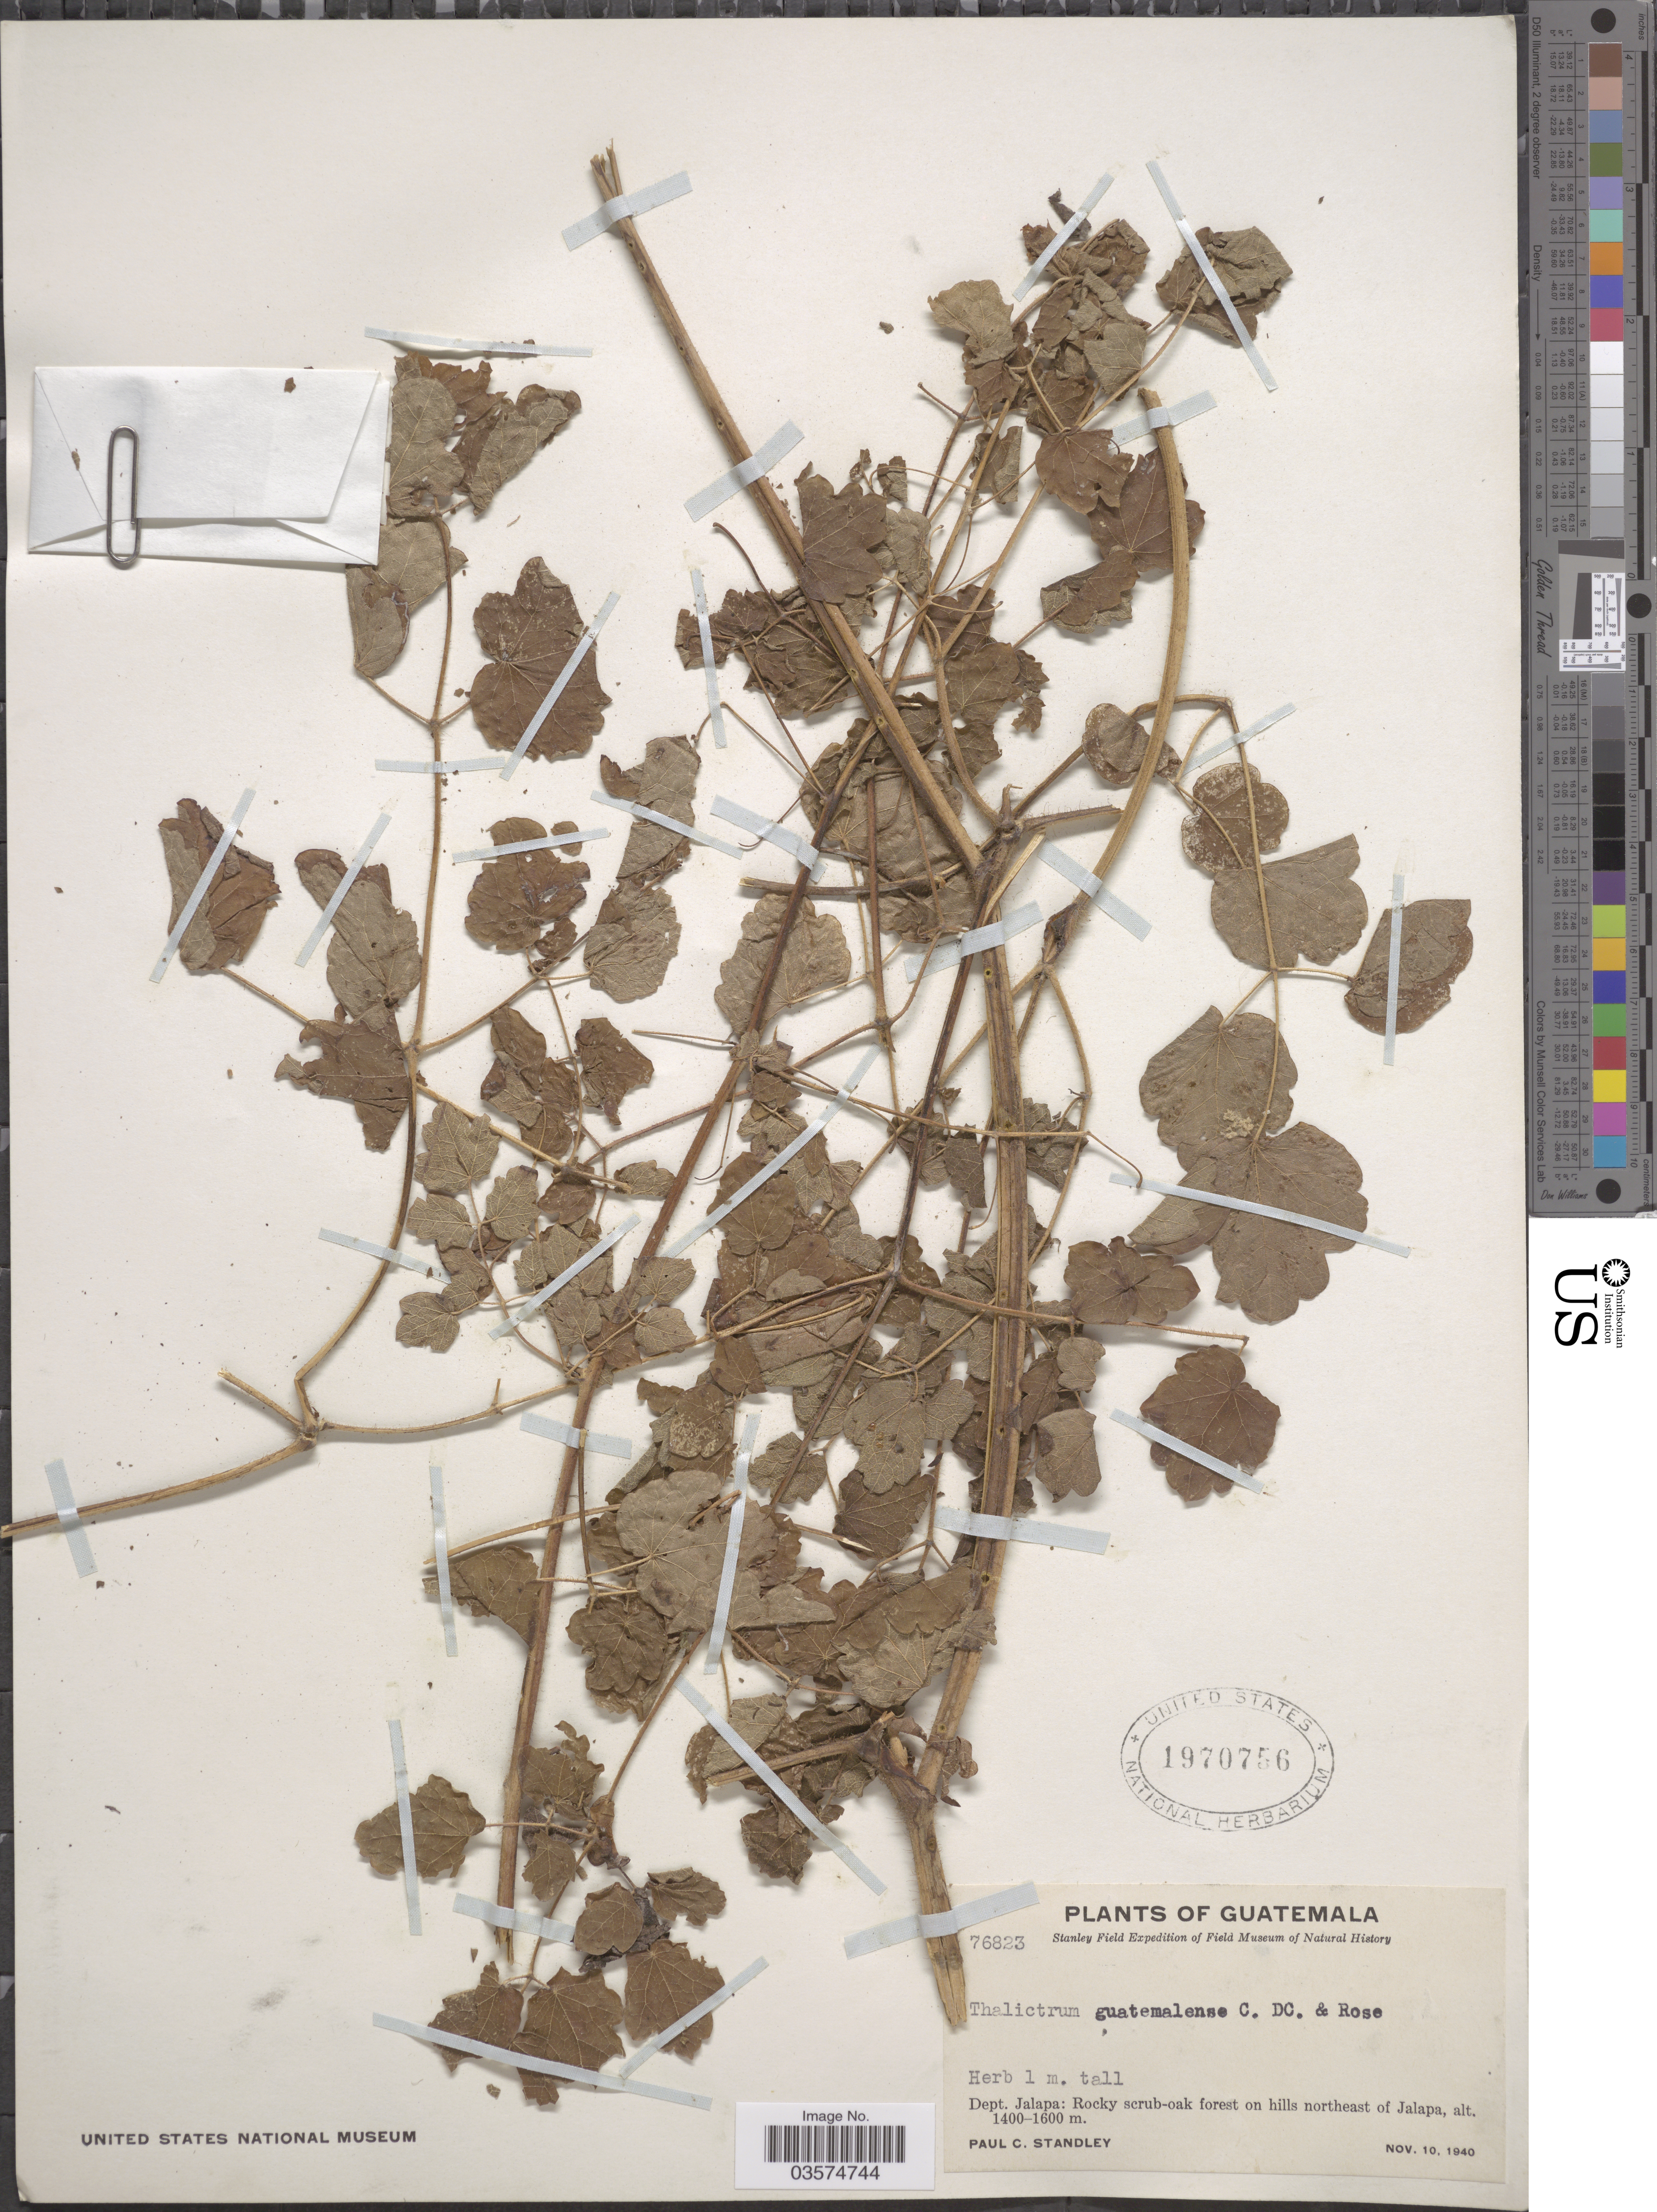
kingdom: Plantae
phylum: Tracheophyta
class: Magnoliopsida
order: Ranunculales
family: Ranunculaceae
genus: Thalictrum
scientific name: Thalictrum guatemalense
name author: C. DC. & Rose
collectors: P. C. Standley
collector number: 76823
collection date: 1940-11-10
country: Guatemala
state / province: Jalapa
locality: Rocky scrub-oak forest on hills northeast of Jalapa.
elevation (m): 1400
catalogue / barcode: US 1970756